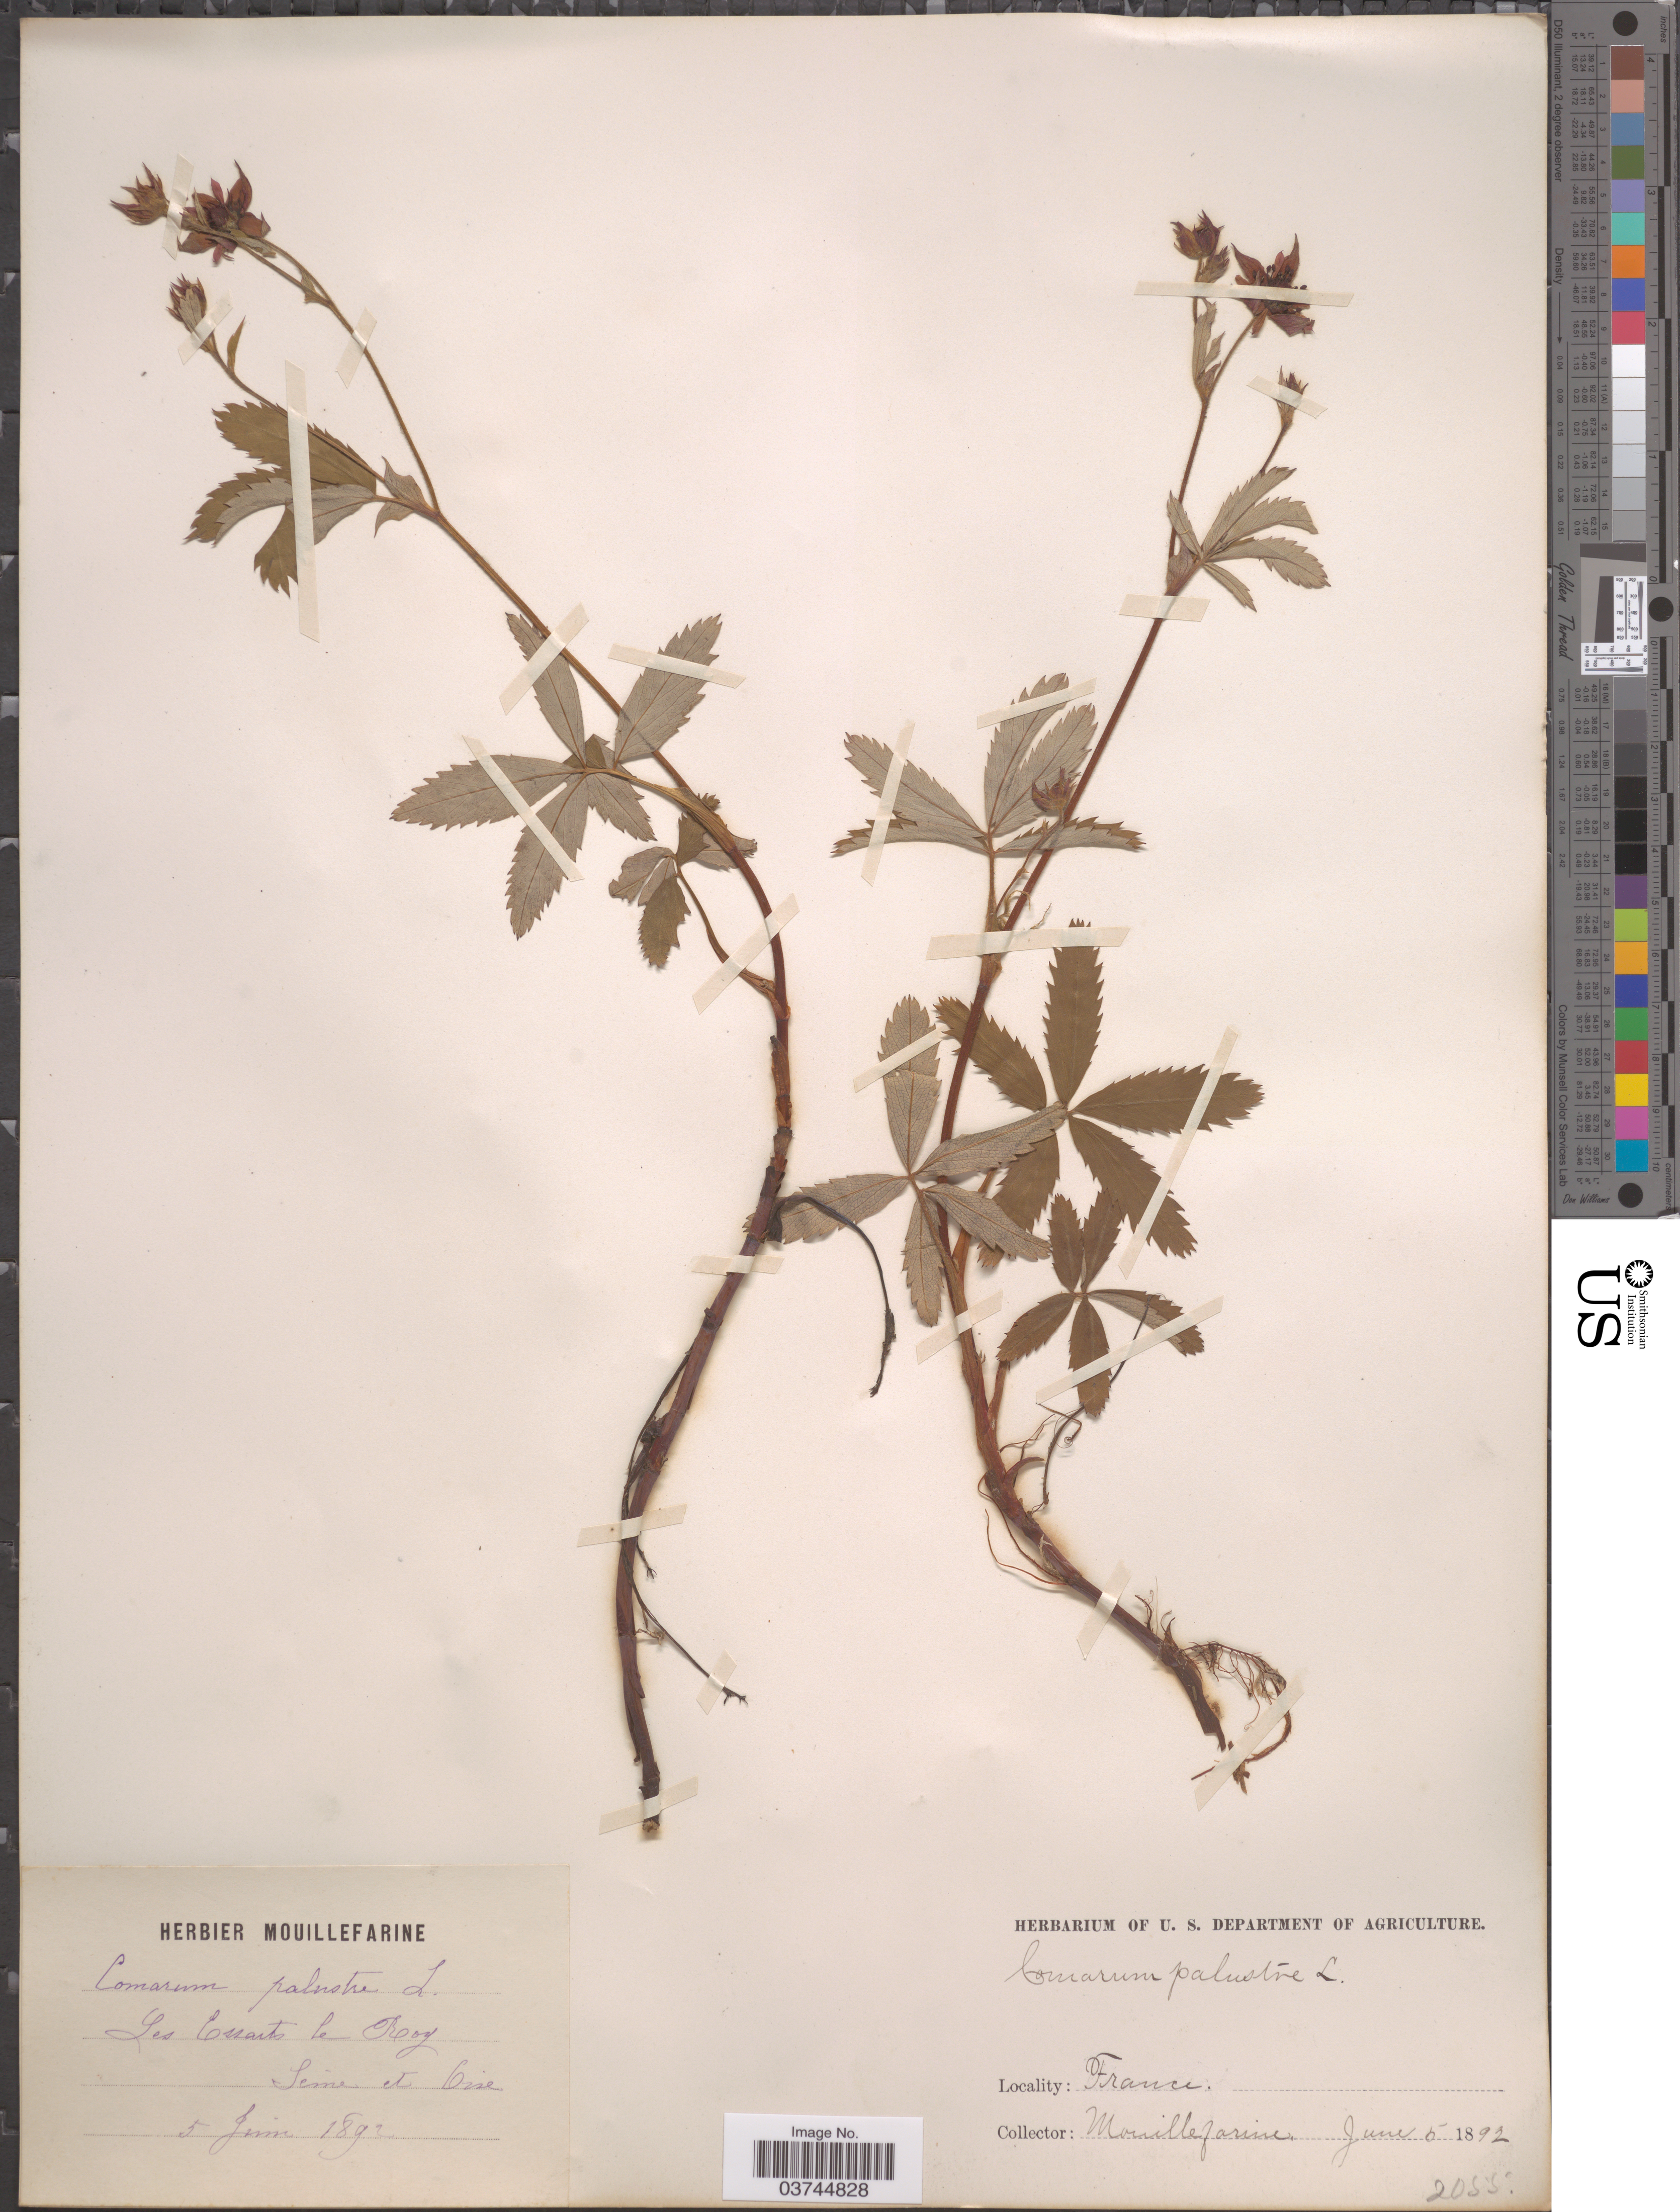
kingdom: Plantae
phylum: Tracheophyta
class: Magnoliopsida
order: Rosales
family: Rosaceae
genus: Comarum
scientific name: Comarum palustre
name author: L.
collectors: A. Mouillefarine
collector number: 2055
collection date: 1892-06-05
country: France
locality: Les Essarts Le Roy. Seine et Oise.